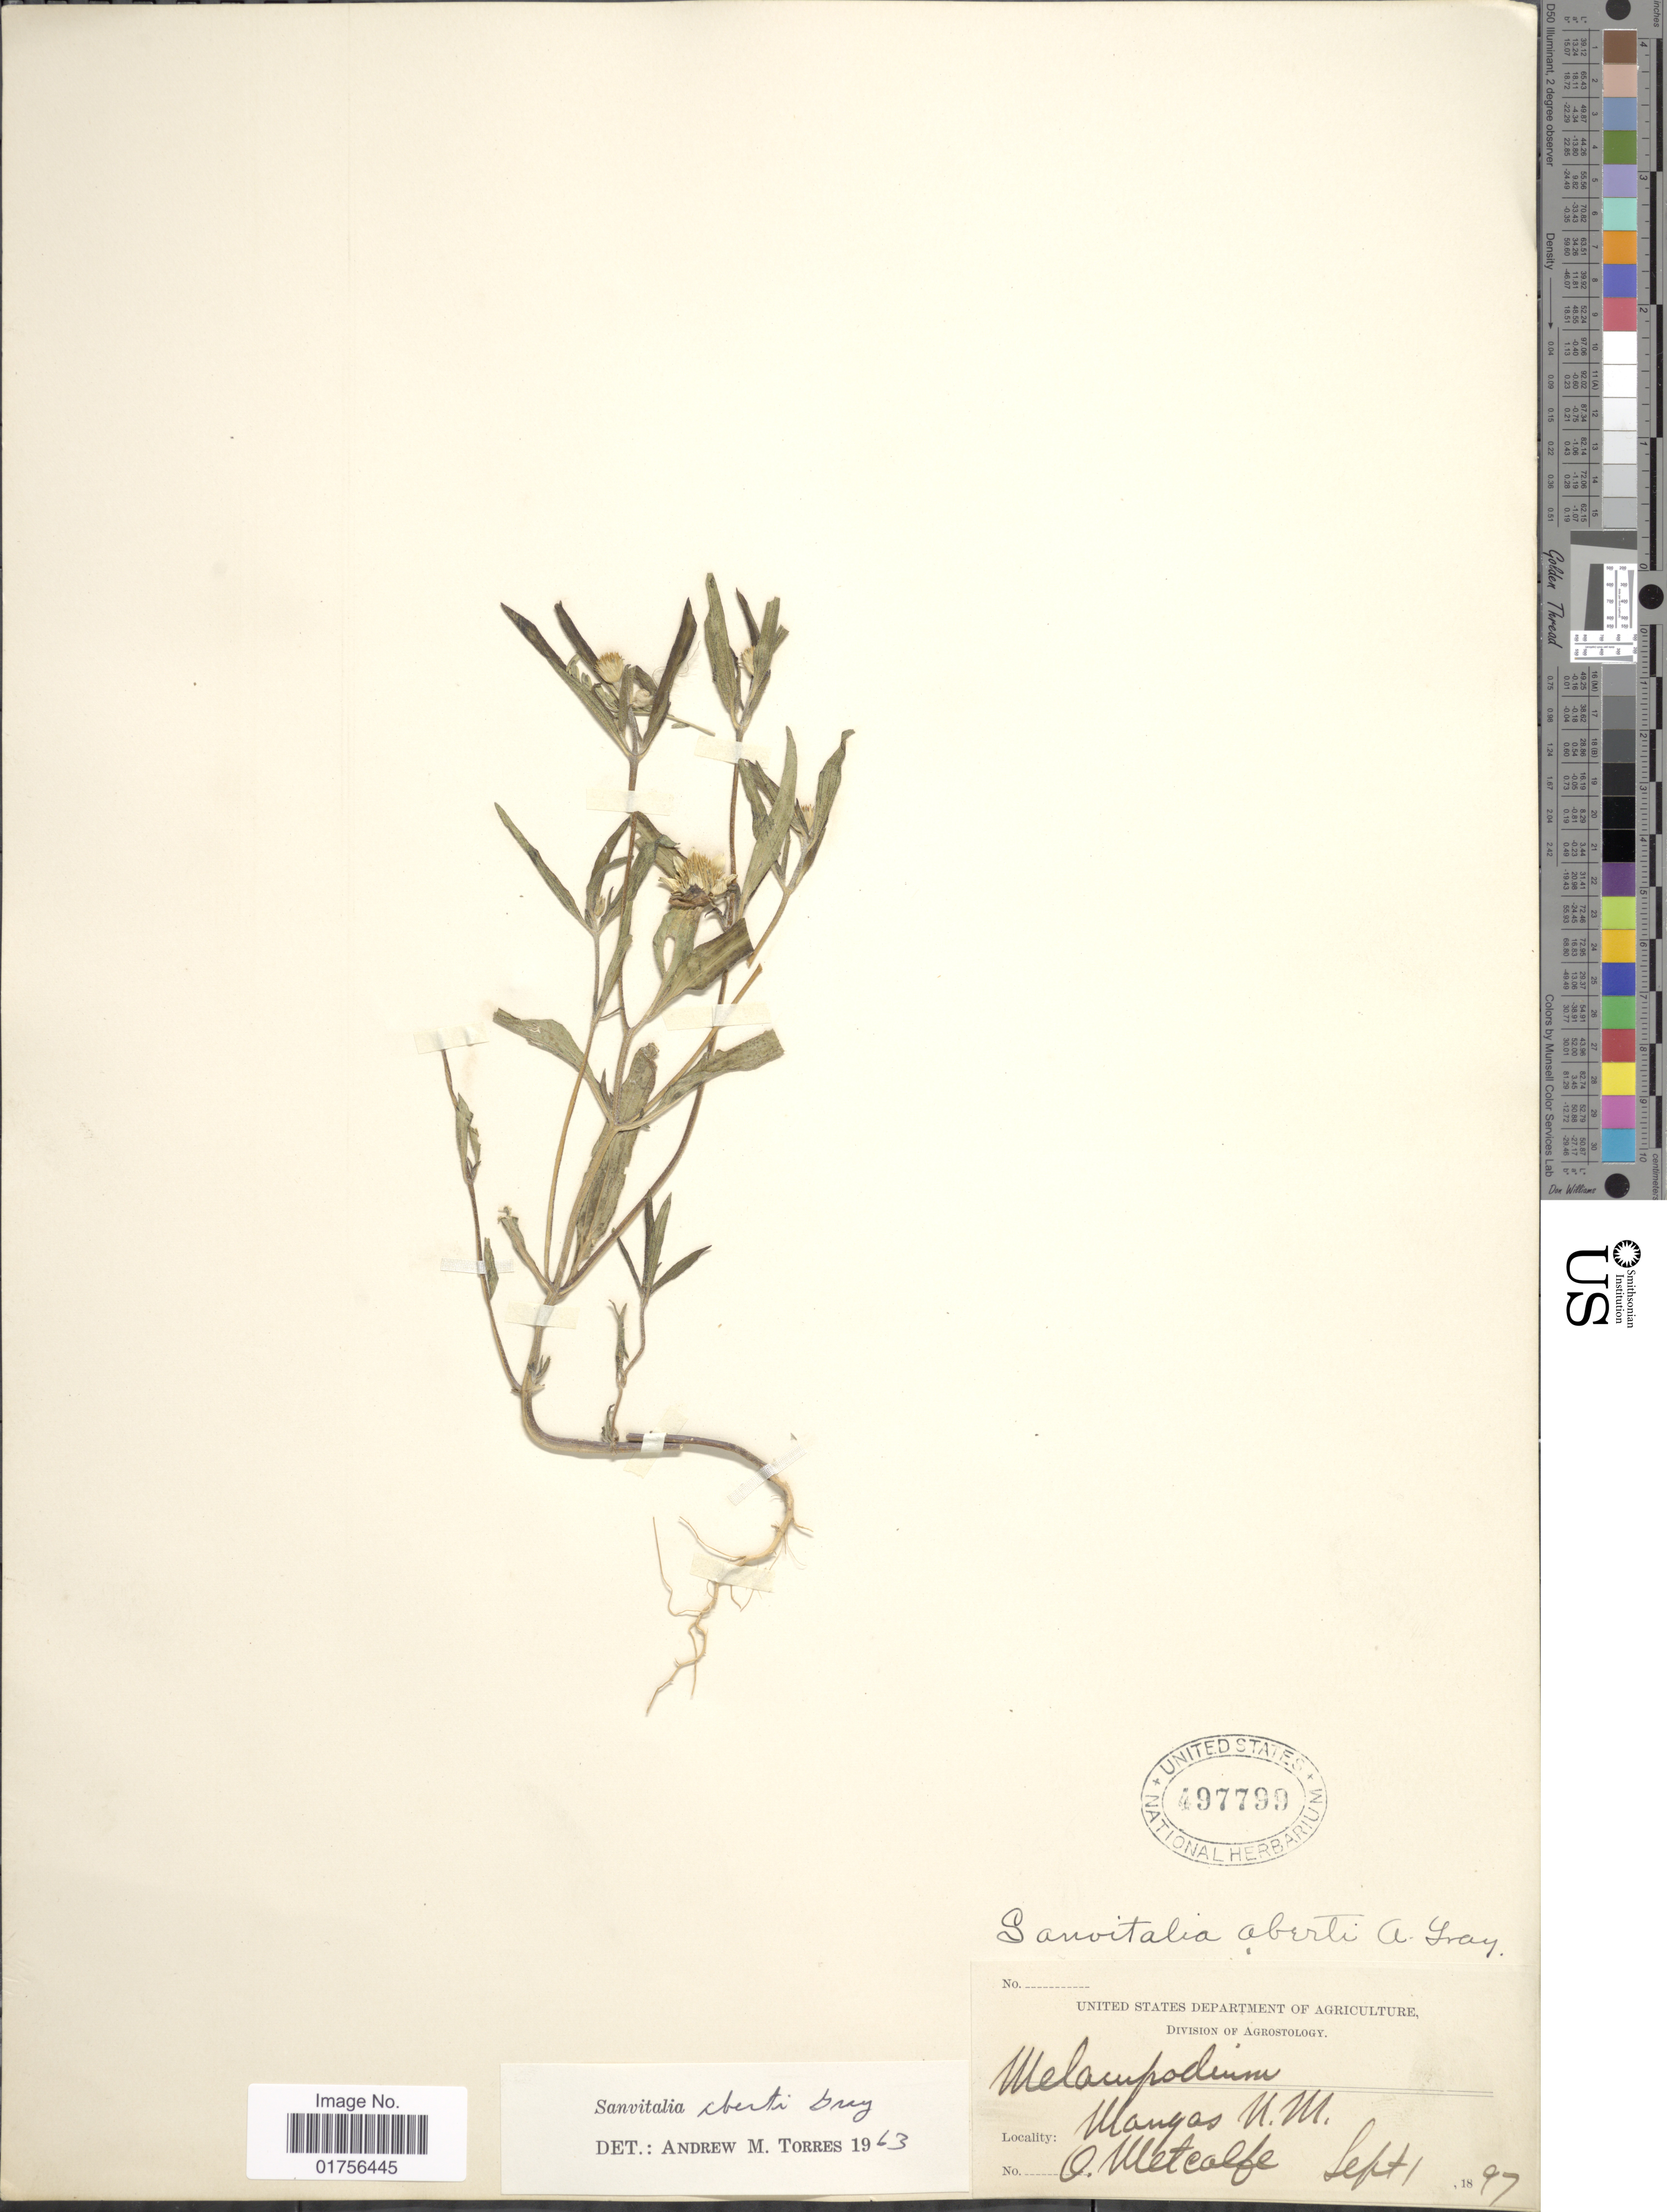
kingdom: Plantae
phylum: Tracheophyta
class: Magnoliopsida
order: Asterales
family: Asteraceae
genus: Sanvitalia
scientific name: Sanvitalia aberti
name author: A. Gray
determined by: Skibicki, Samuel V.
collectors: O. B. Metcalfe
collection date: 1897-09-01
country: United States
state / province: New Mexico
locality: Mangas, N. M.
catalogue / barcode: US 497799